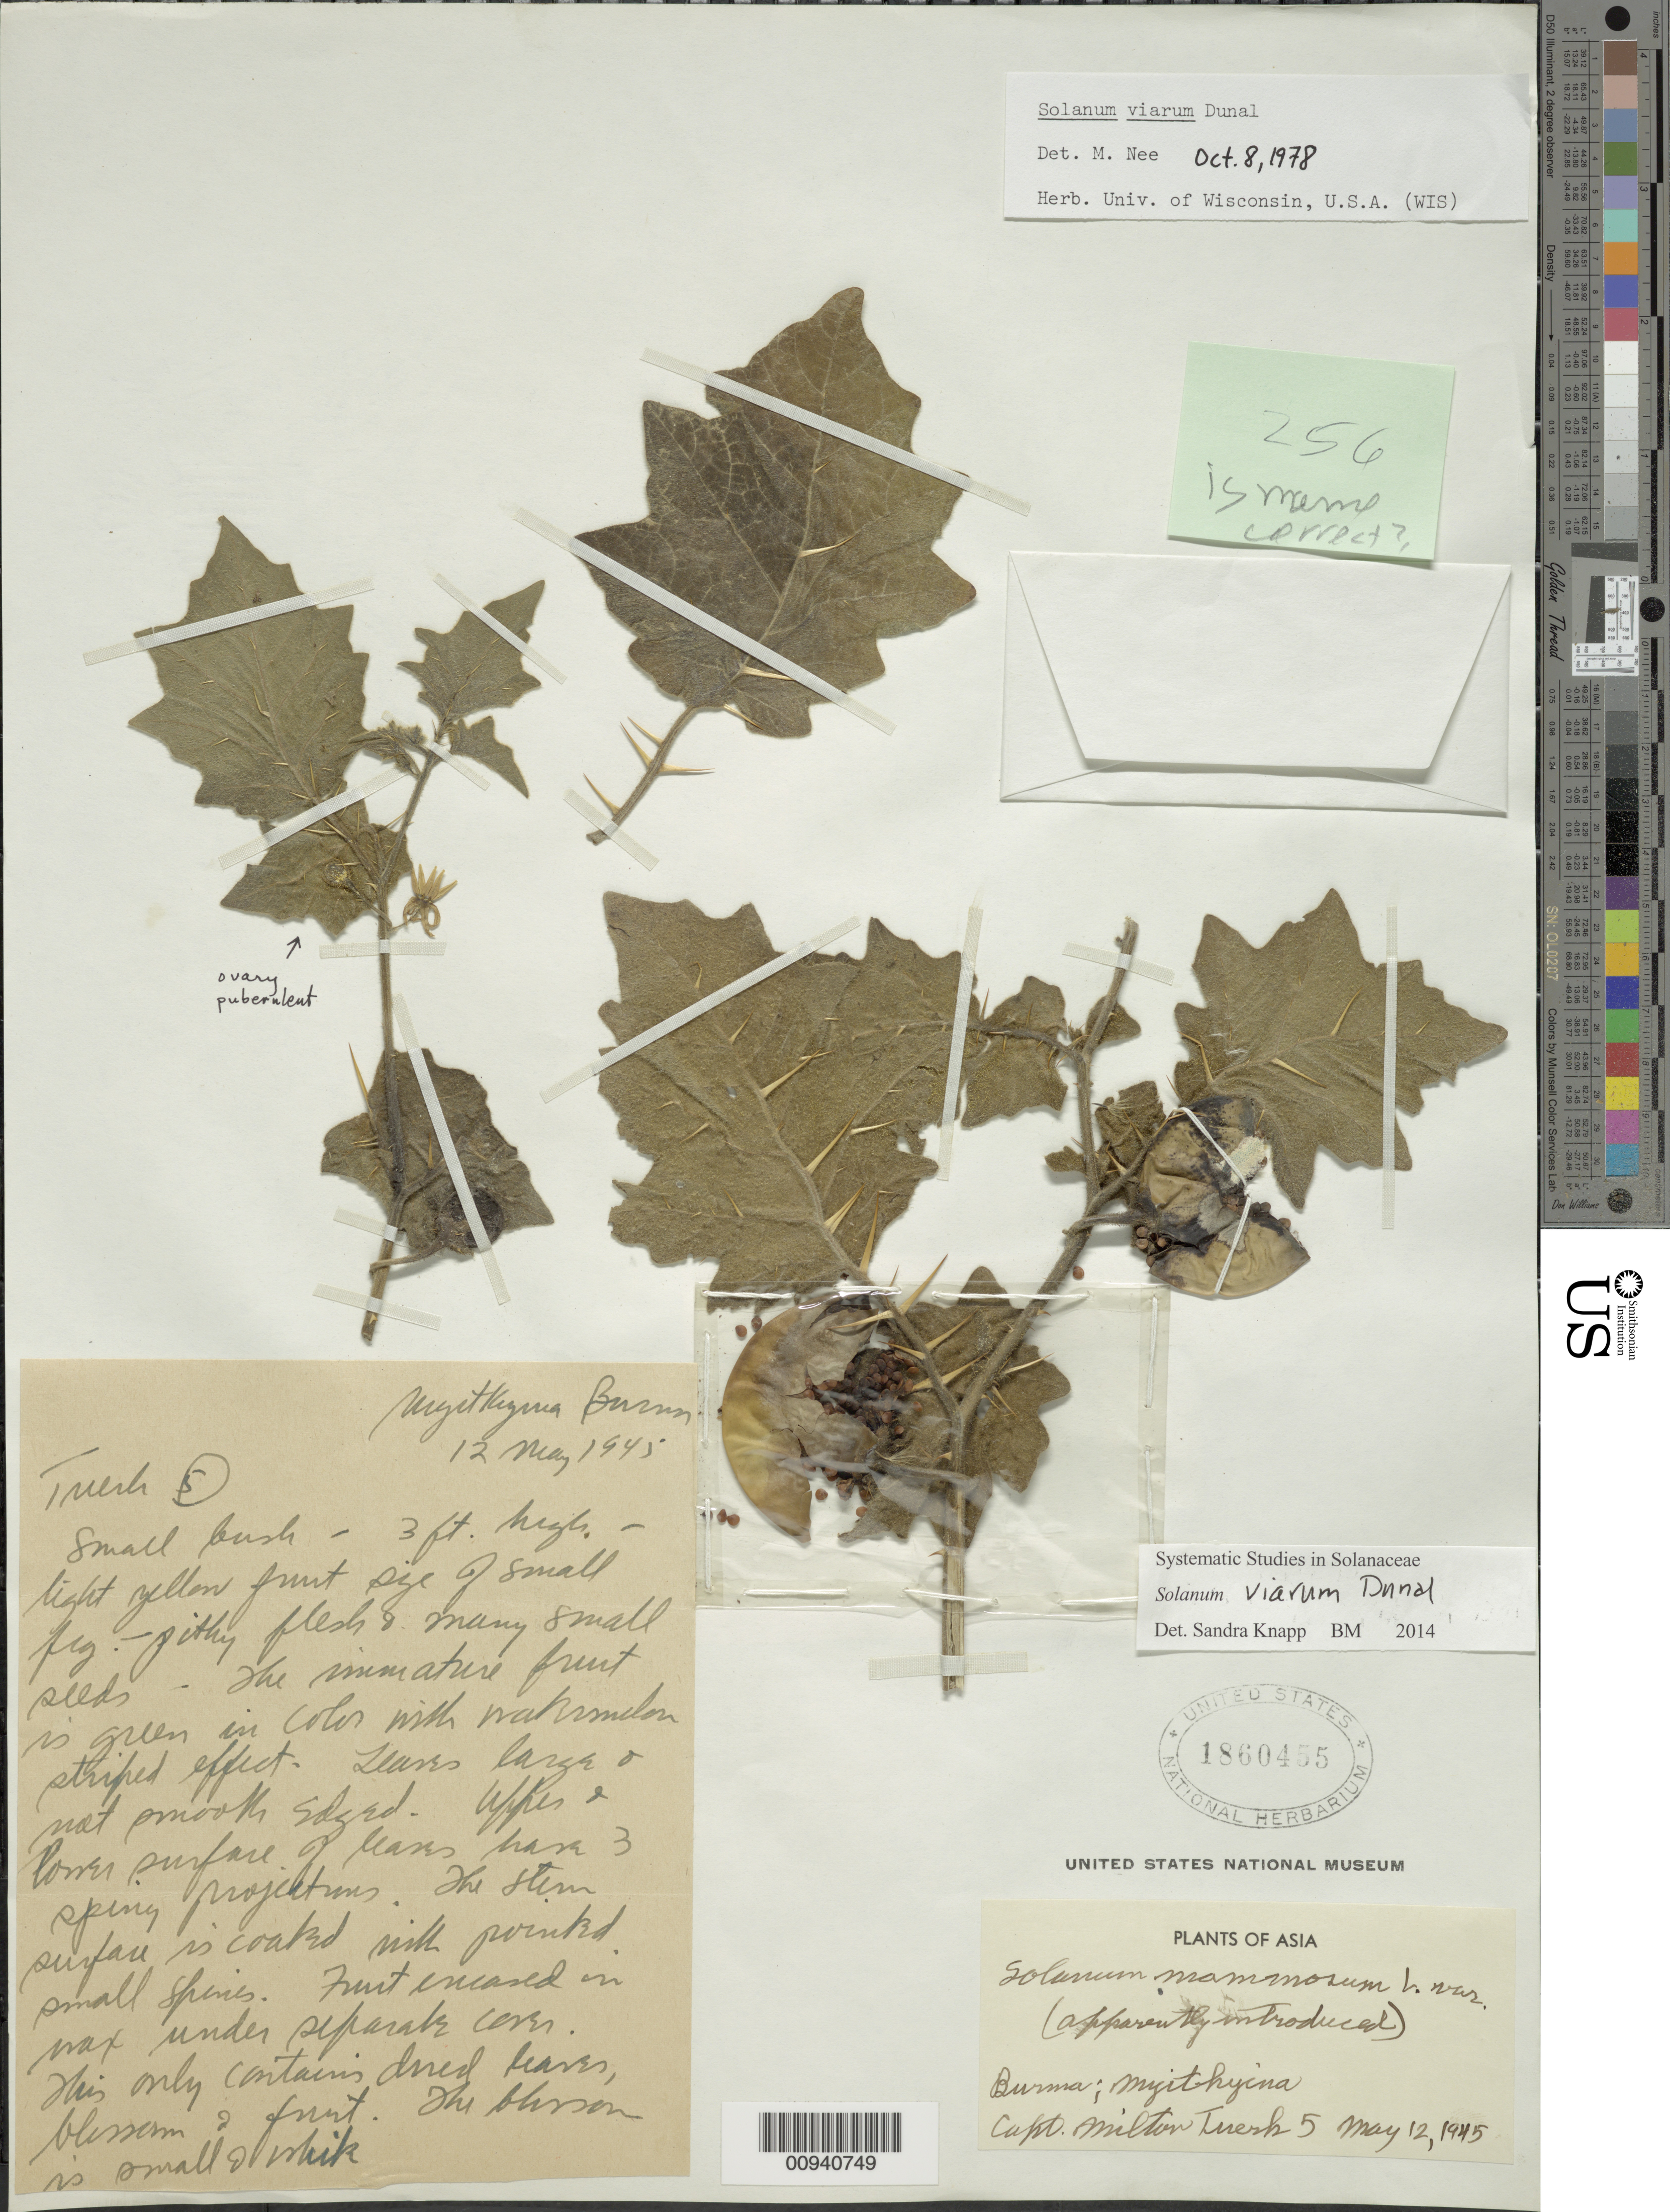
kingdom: Plantae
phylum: Tracheophyta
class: Magnoliopsida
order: Solanales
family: Solanaceae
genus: Solanum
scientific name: Solanum sp.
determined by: Nee, Michael H.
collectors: M. Tuerk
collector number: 5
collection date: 1945-05-12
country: Myanmar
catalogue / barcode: US 1860455